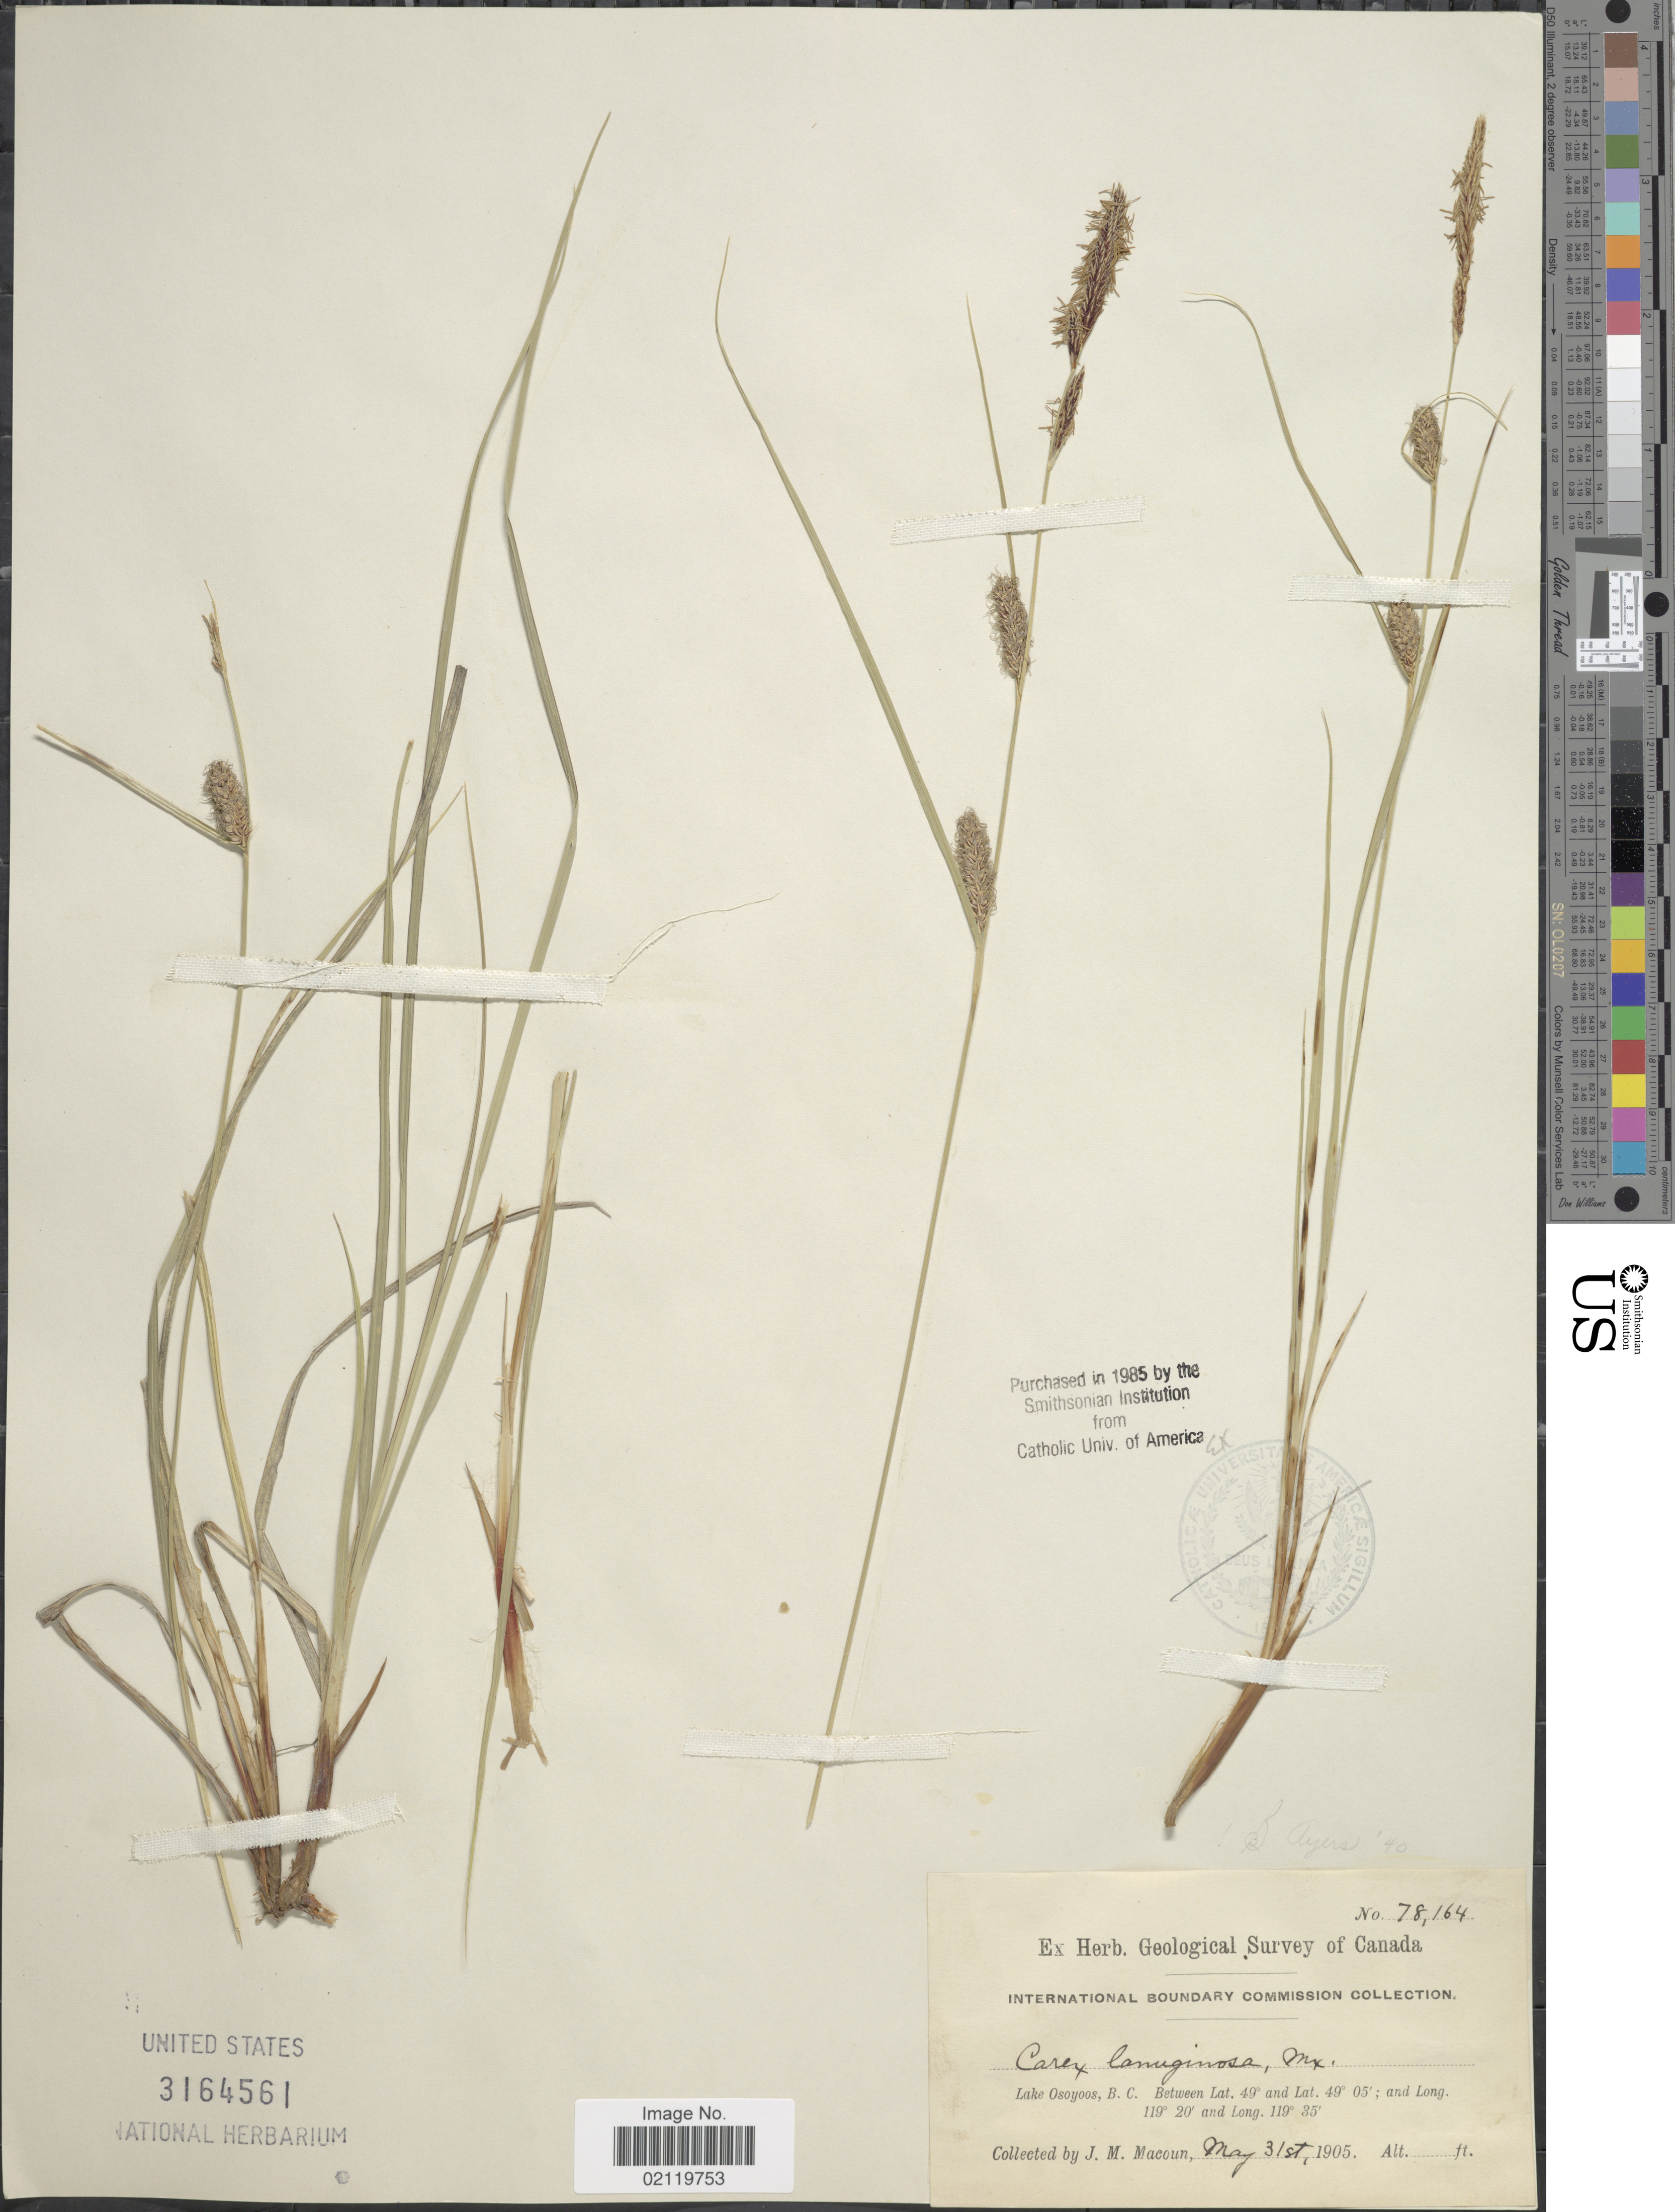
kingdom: Plantae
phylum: Tracheophyta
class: Liliopsida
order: Poales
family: Cyperaceae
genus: Carex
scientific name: Carex pellita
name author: Muhl. ex Willd.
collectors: J. M. Macoun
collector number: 78164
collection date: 1905-05-31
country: Canada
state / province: British Columbia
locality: Lake Osoyoos, B.C.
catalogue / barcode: US 3164561